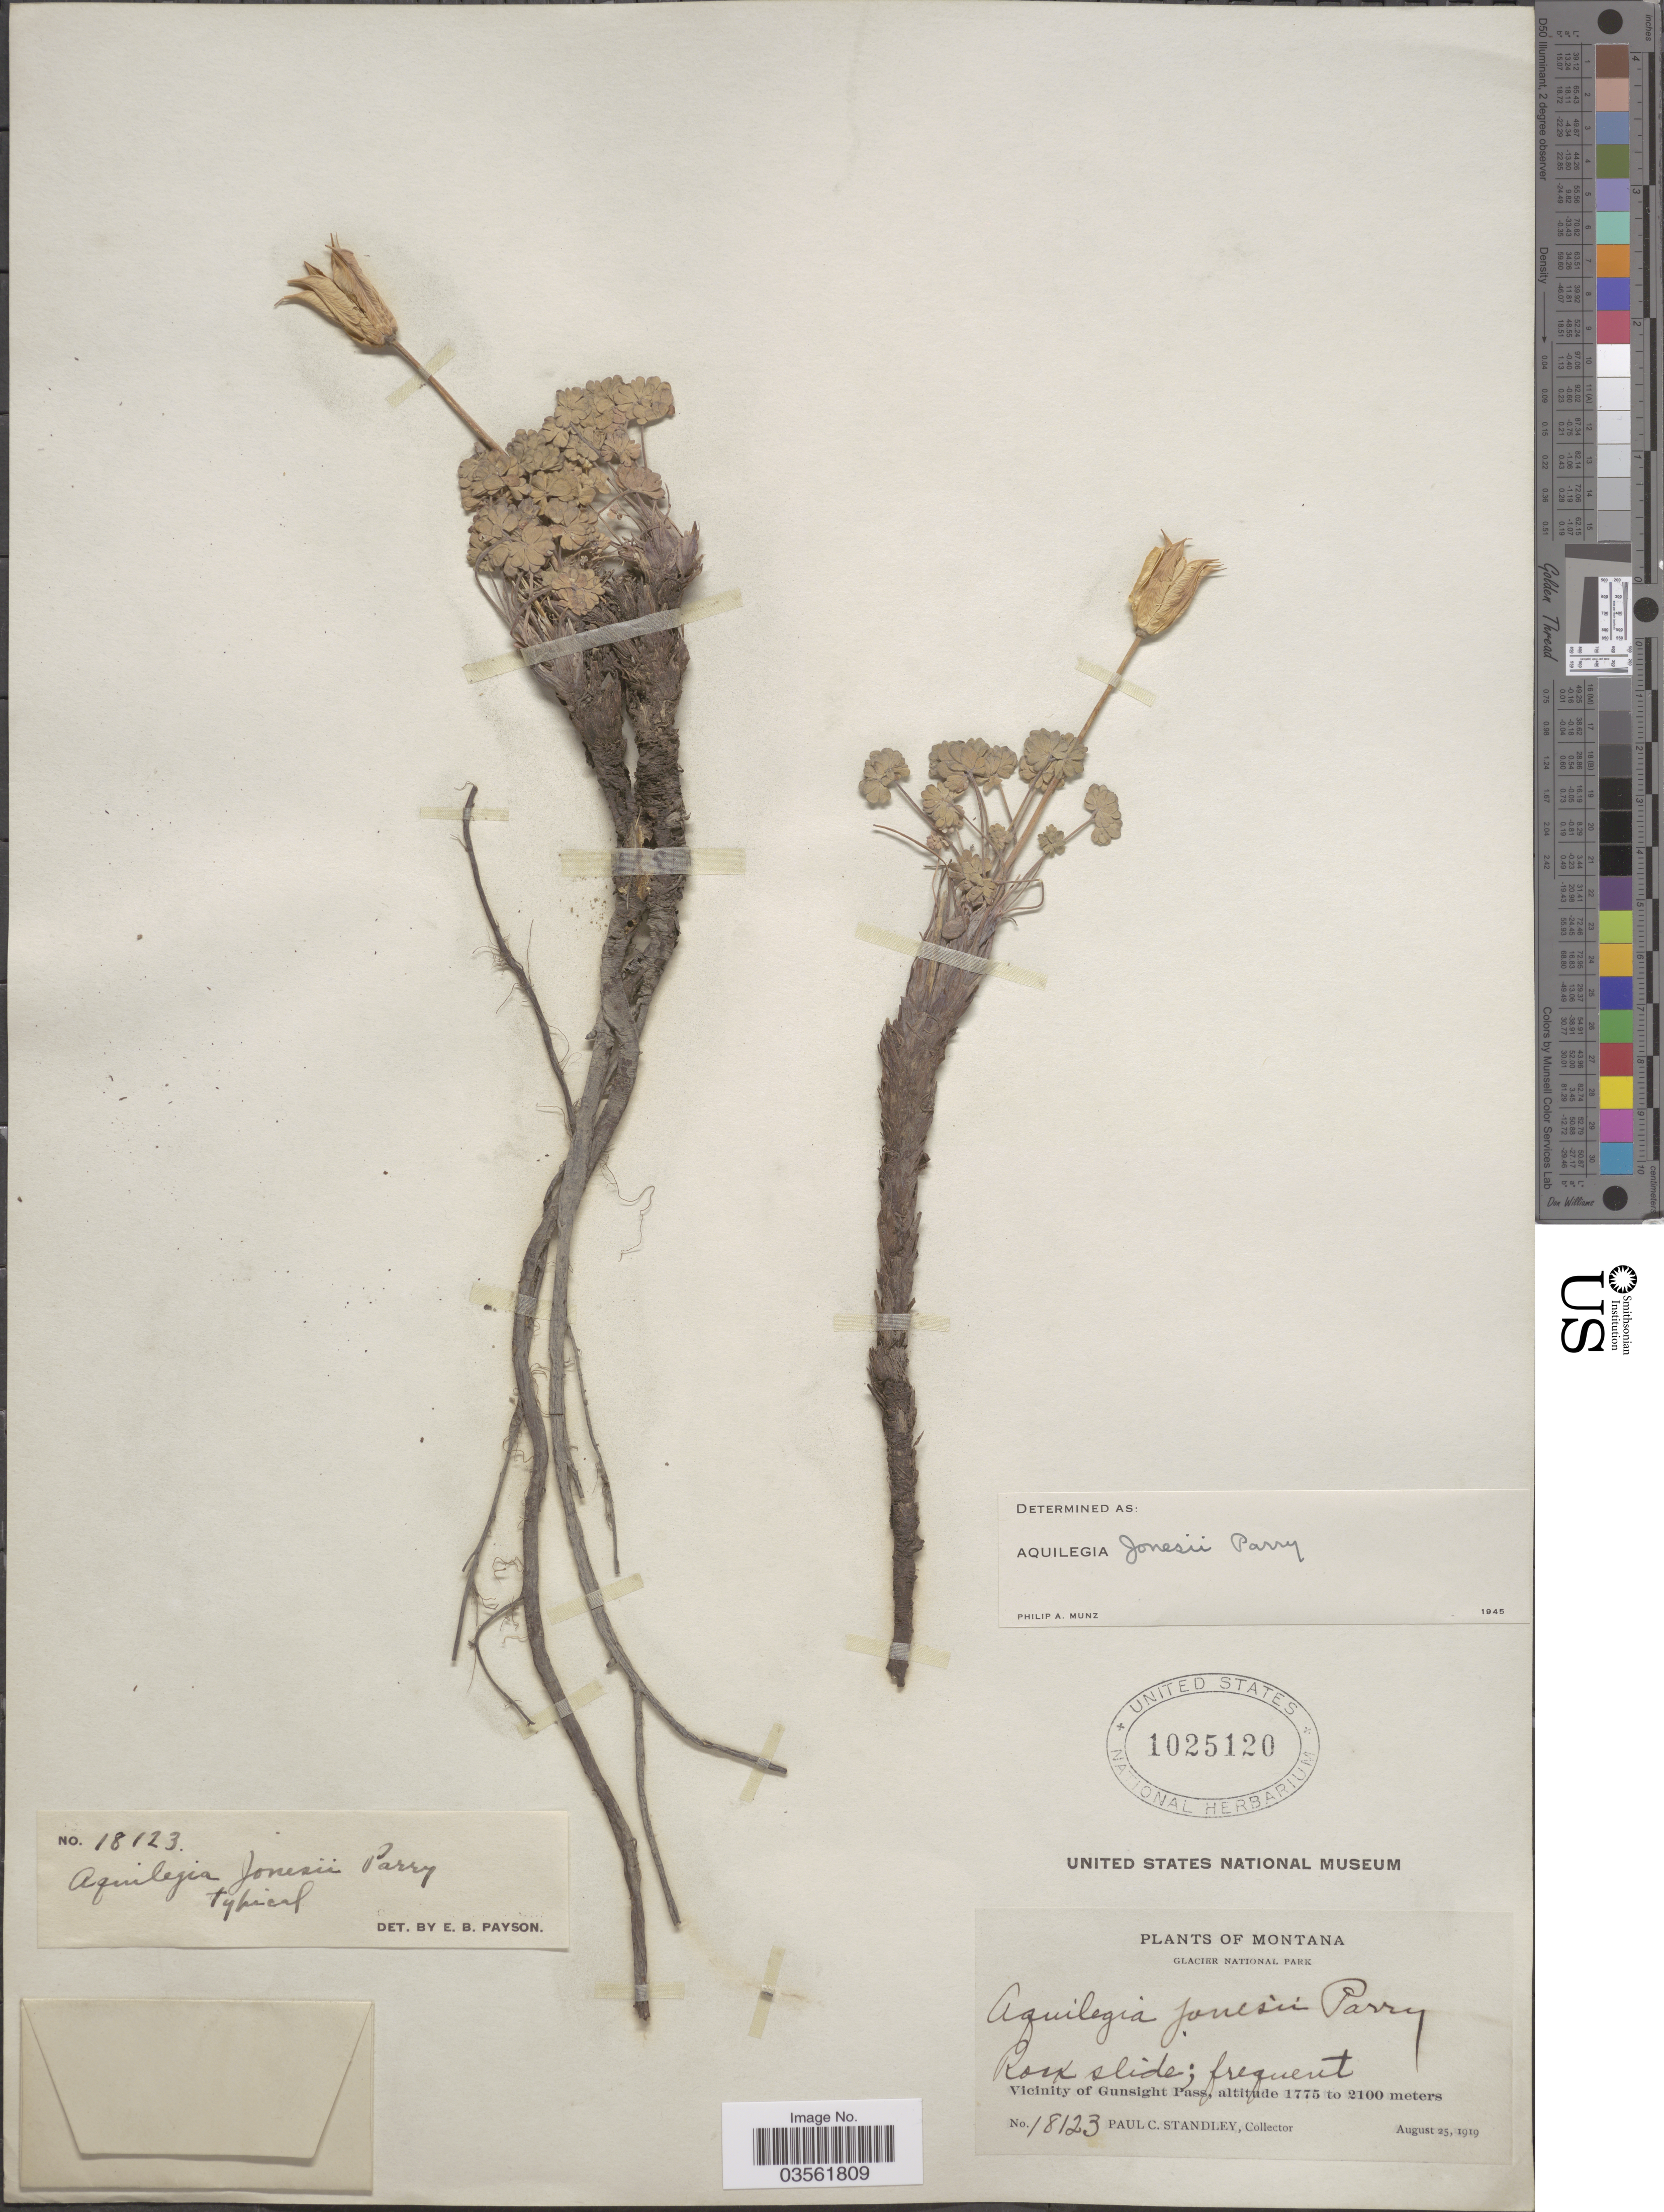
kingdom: Plantae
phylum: Tracheophyta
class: Magnoliopsida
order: Ranunculales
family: Ranunculaceae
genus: Aquilegia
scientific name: Aquilegia jonesii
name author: Parry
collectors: P. C. Standley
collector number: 18123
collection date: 1919-08-25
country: United States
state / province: Montana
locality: Glacier National Park. Vicinity of Gunsight Pass.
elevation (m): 1775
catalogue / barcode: US 1025120